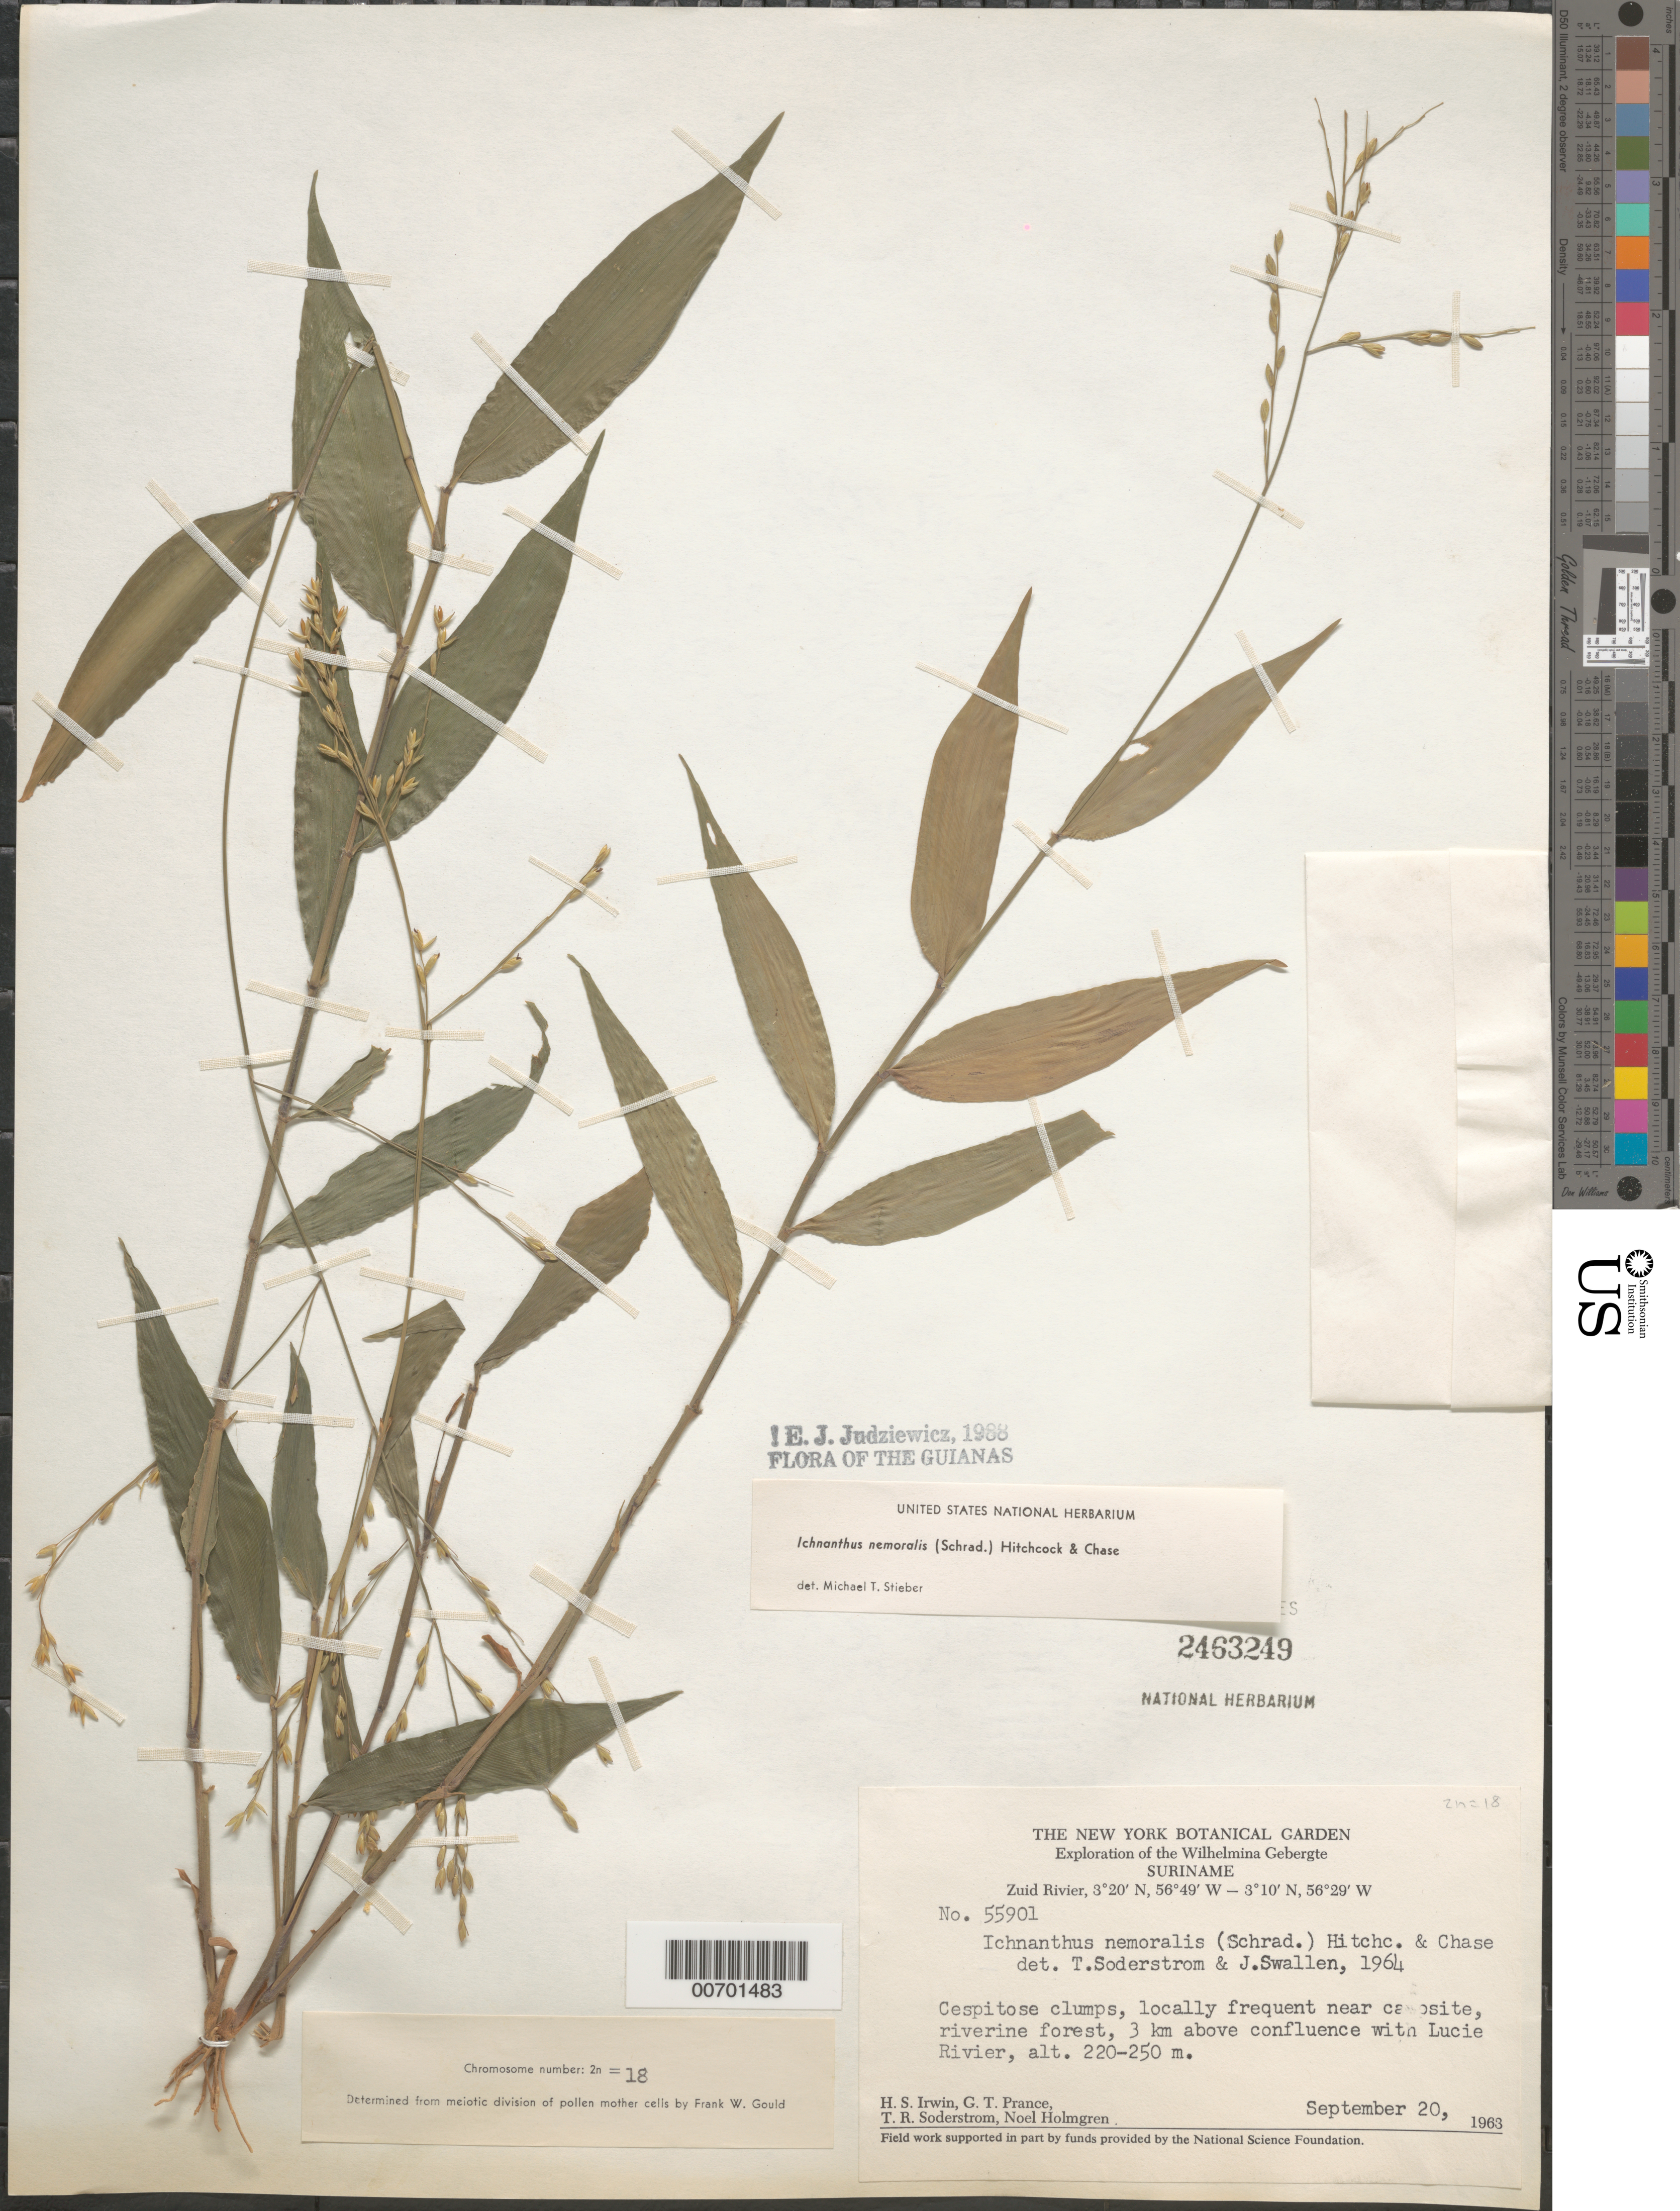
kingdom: Plantae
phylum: Tracheophyta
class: Liliopsida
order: Poales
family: Poaceae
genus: Ichnanthus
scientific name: Ichnanthus nemoralis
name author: (Schrad.) Hitchc. & Chase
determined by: Swallen, J. R.; Soderstrom, T. R.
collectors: H. Irwin, G. T. Prance, T. R. Soderstrom & N. H. Holmgren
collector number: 55901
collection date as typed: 20-Sep-63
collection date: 1963-09-20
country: Suriname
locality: Zuid River, 2 km above confluence with Lucie R., Wilhelmina Gebergte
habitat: Near campsite, riverine forest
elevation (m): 220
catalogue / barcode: US 2463249